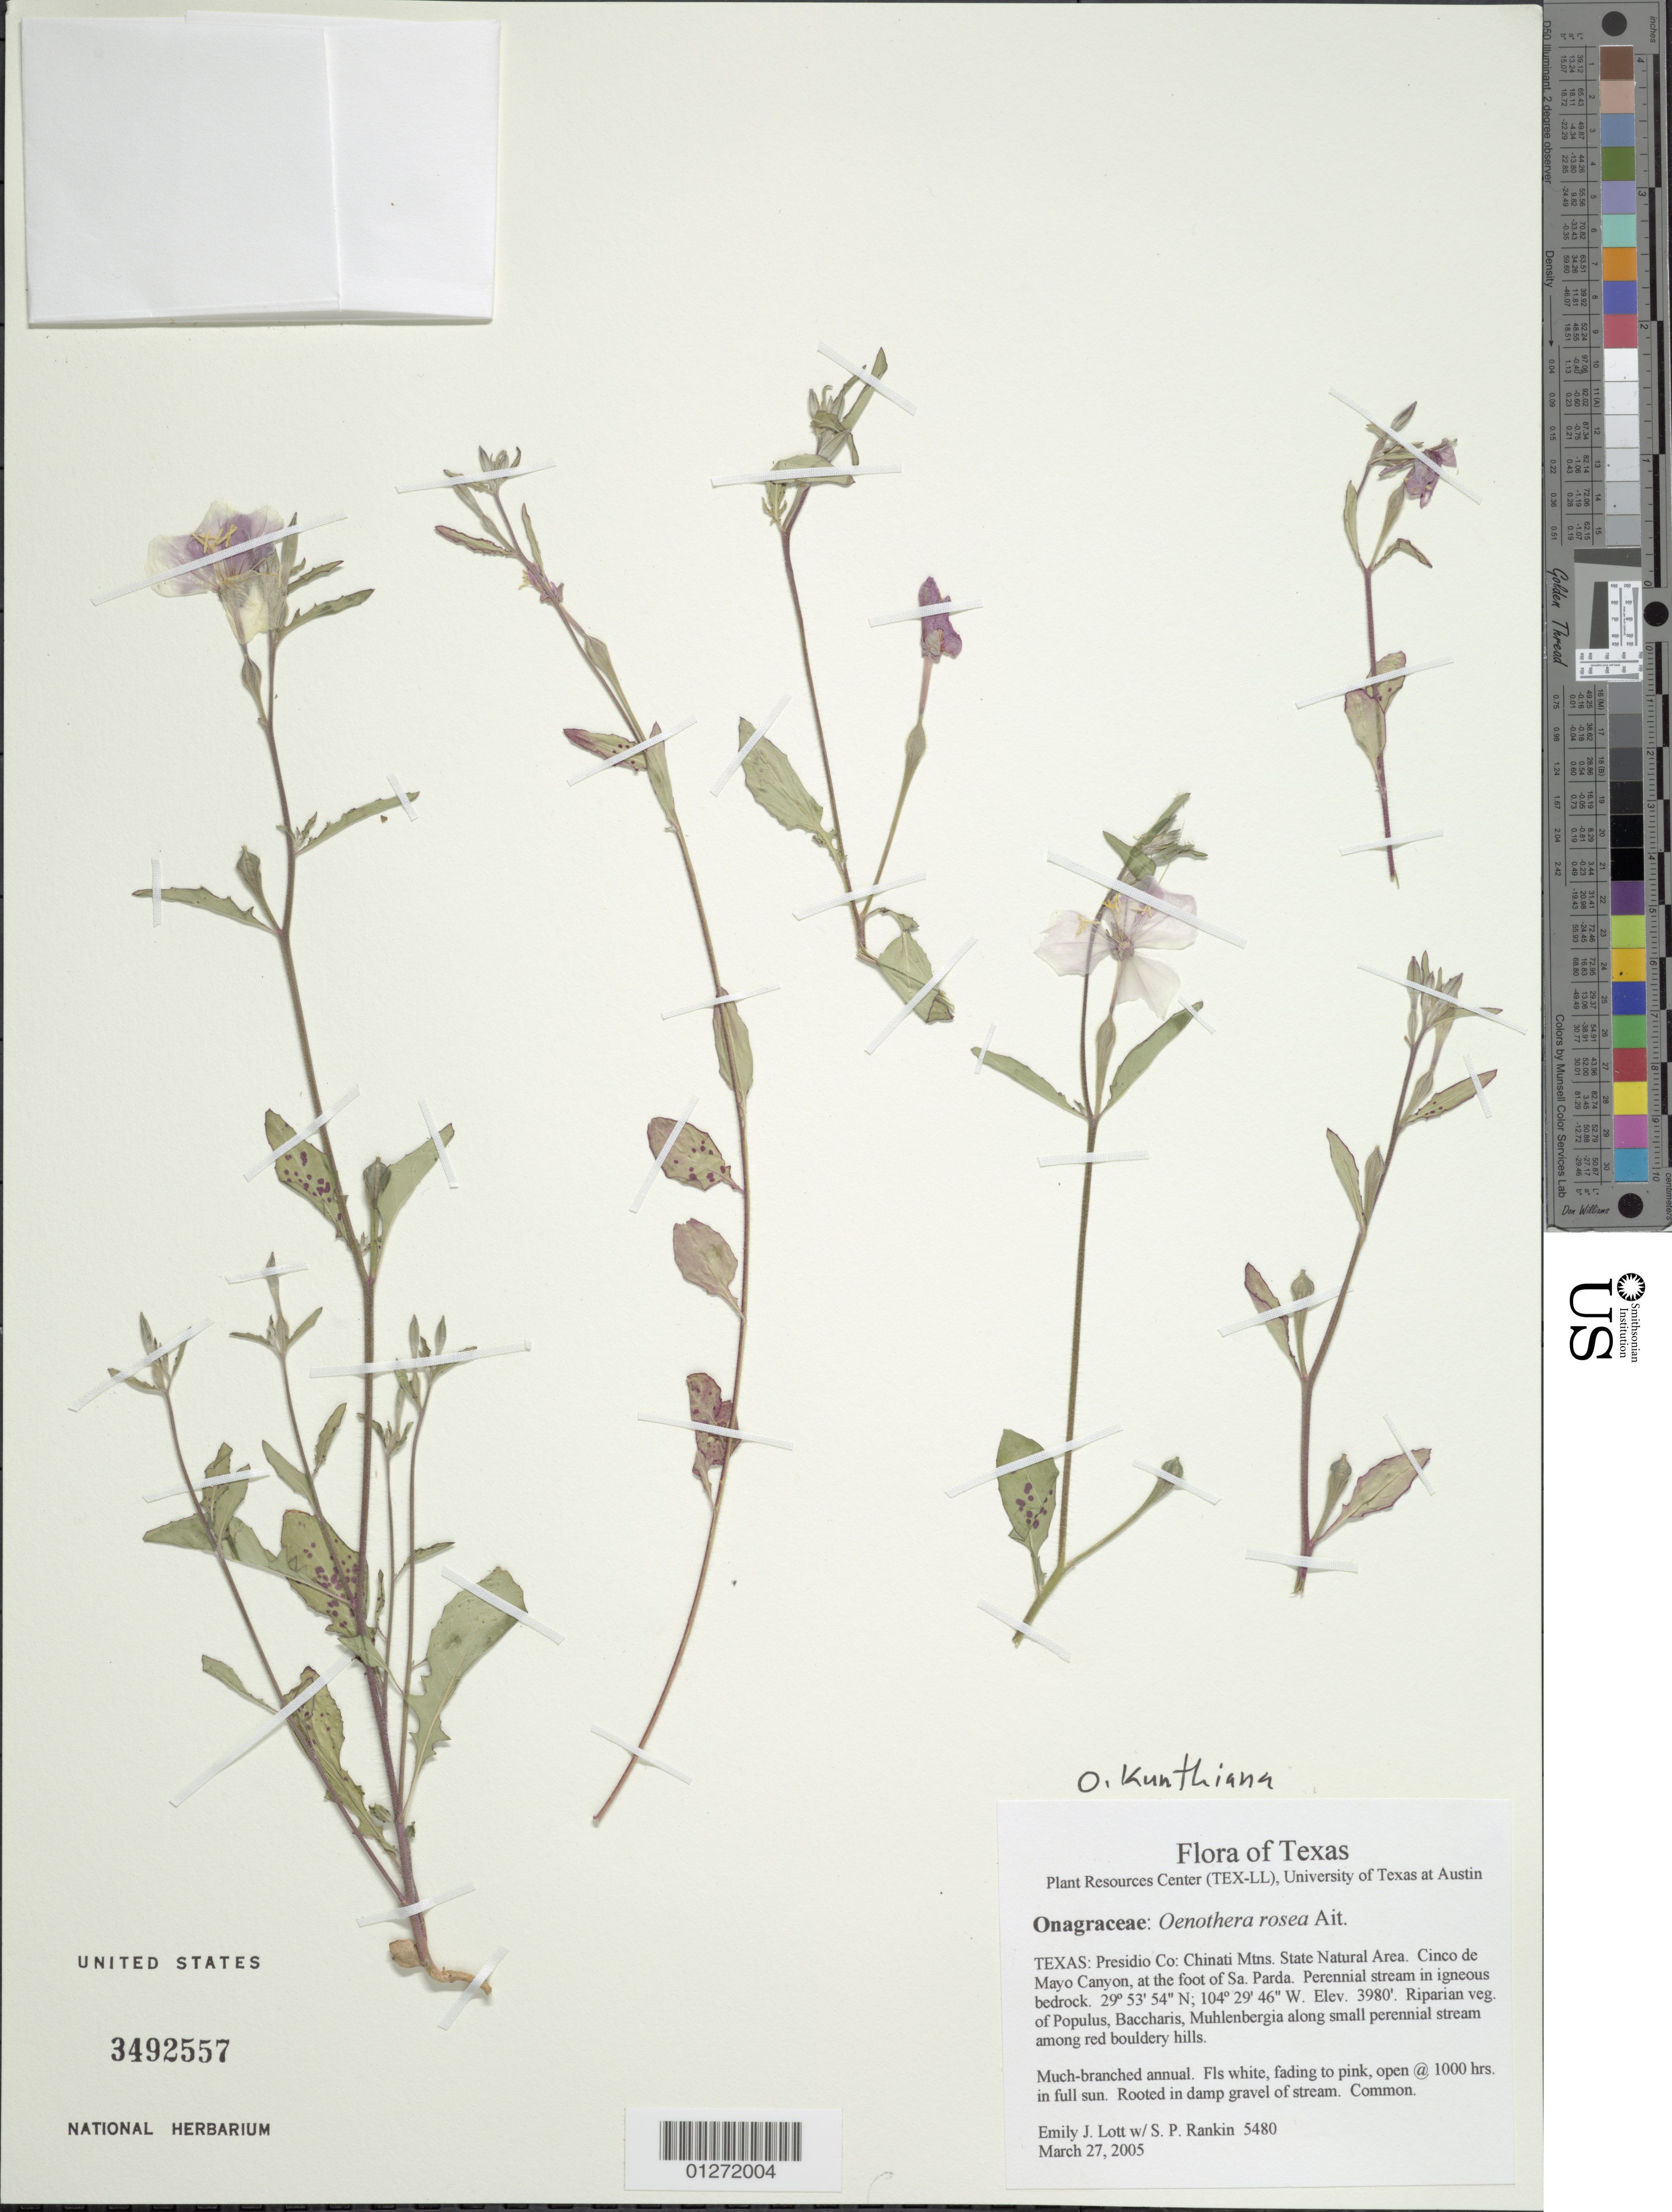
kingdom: Plantae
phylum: Tracheophyta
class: Magnoliopsida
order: Myrtales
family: Onagraceae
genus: Oenothera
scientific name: Oenothera kunthiana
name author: (Spach) Munz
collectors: E. Lott, S. Rankin, M. Butterwick & P. Manning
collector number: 5480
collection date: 2005-03-27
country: United States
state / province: Texas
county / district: Presidio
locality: Chinati Mtns. State Natural Area,Cinco de Mayo Canyon at the foot of Sa. Parda.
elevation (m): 1213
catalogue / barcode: US 3492557